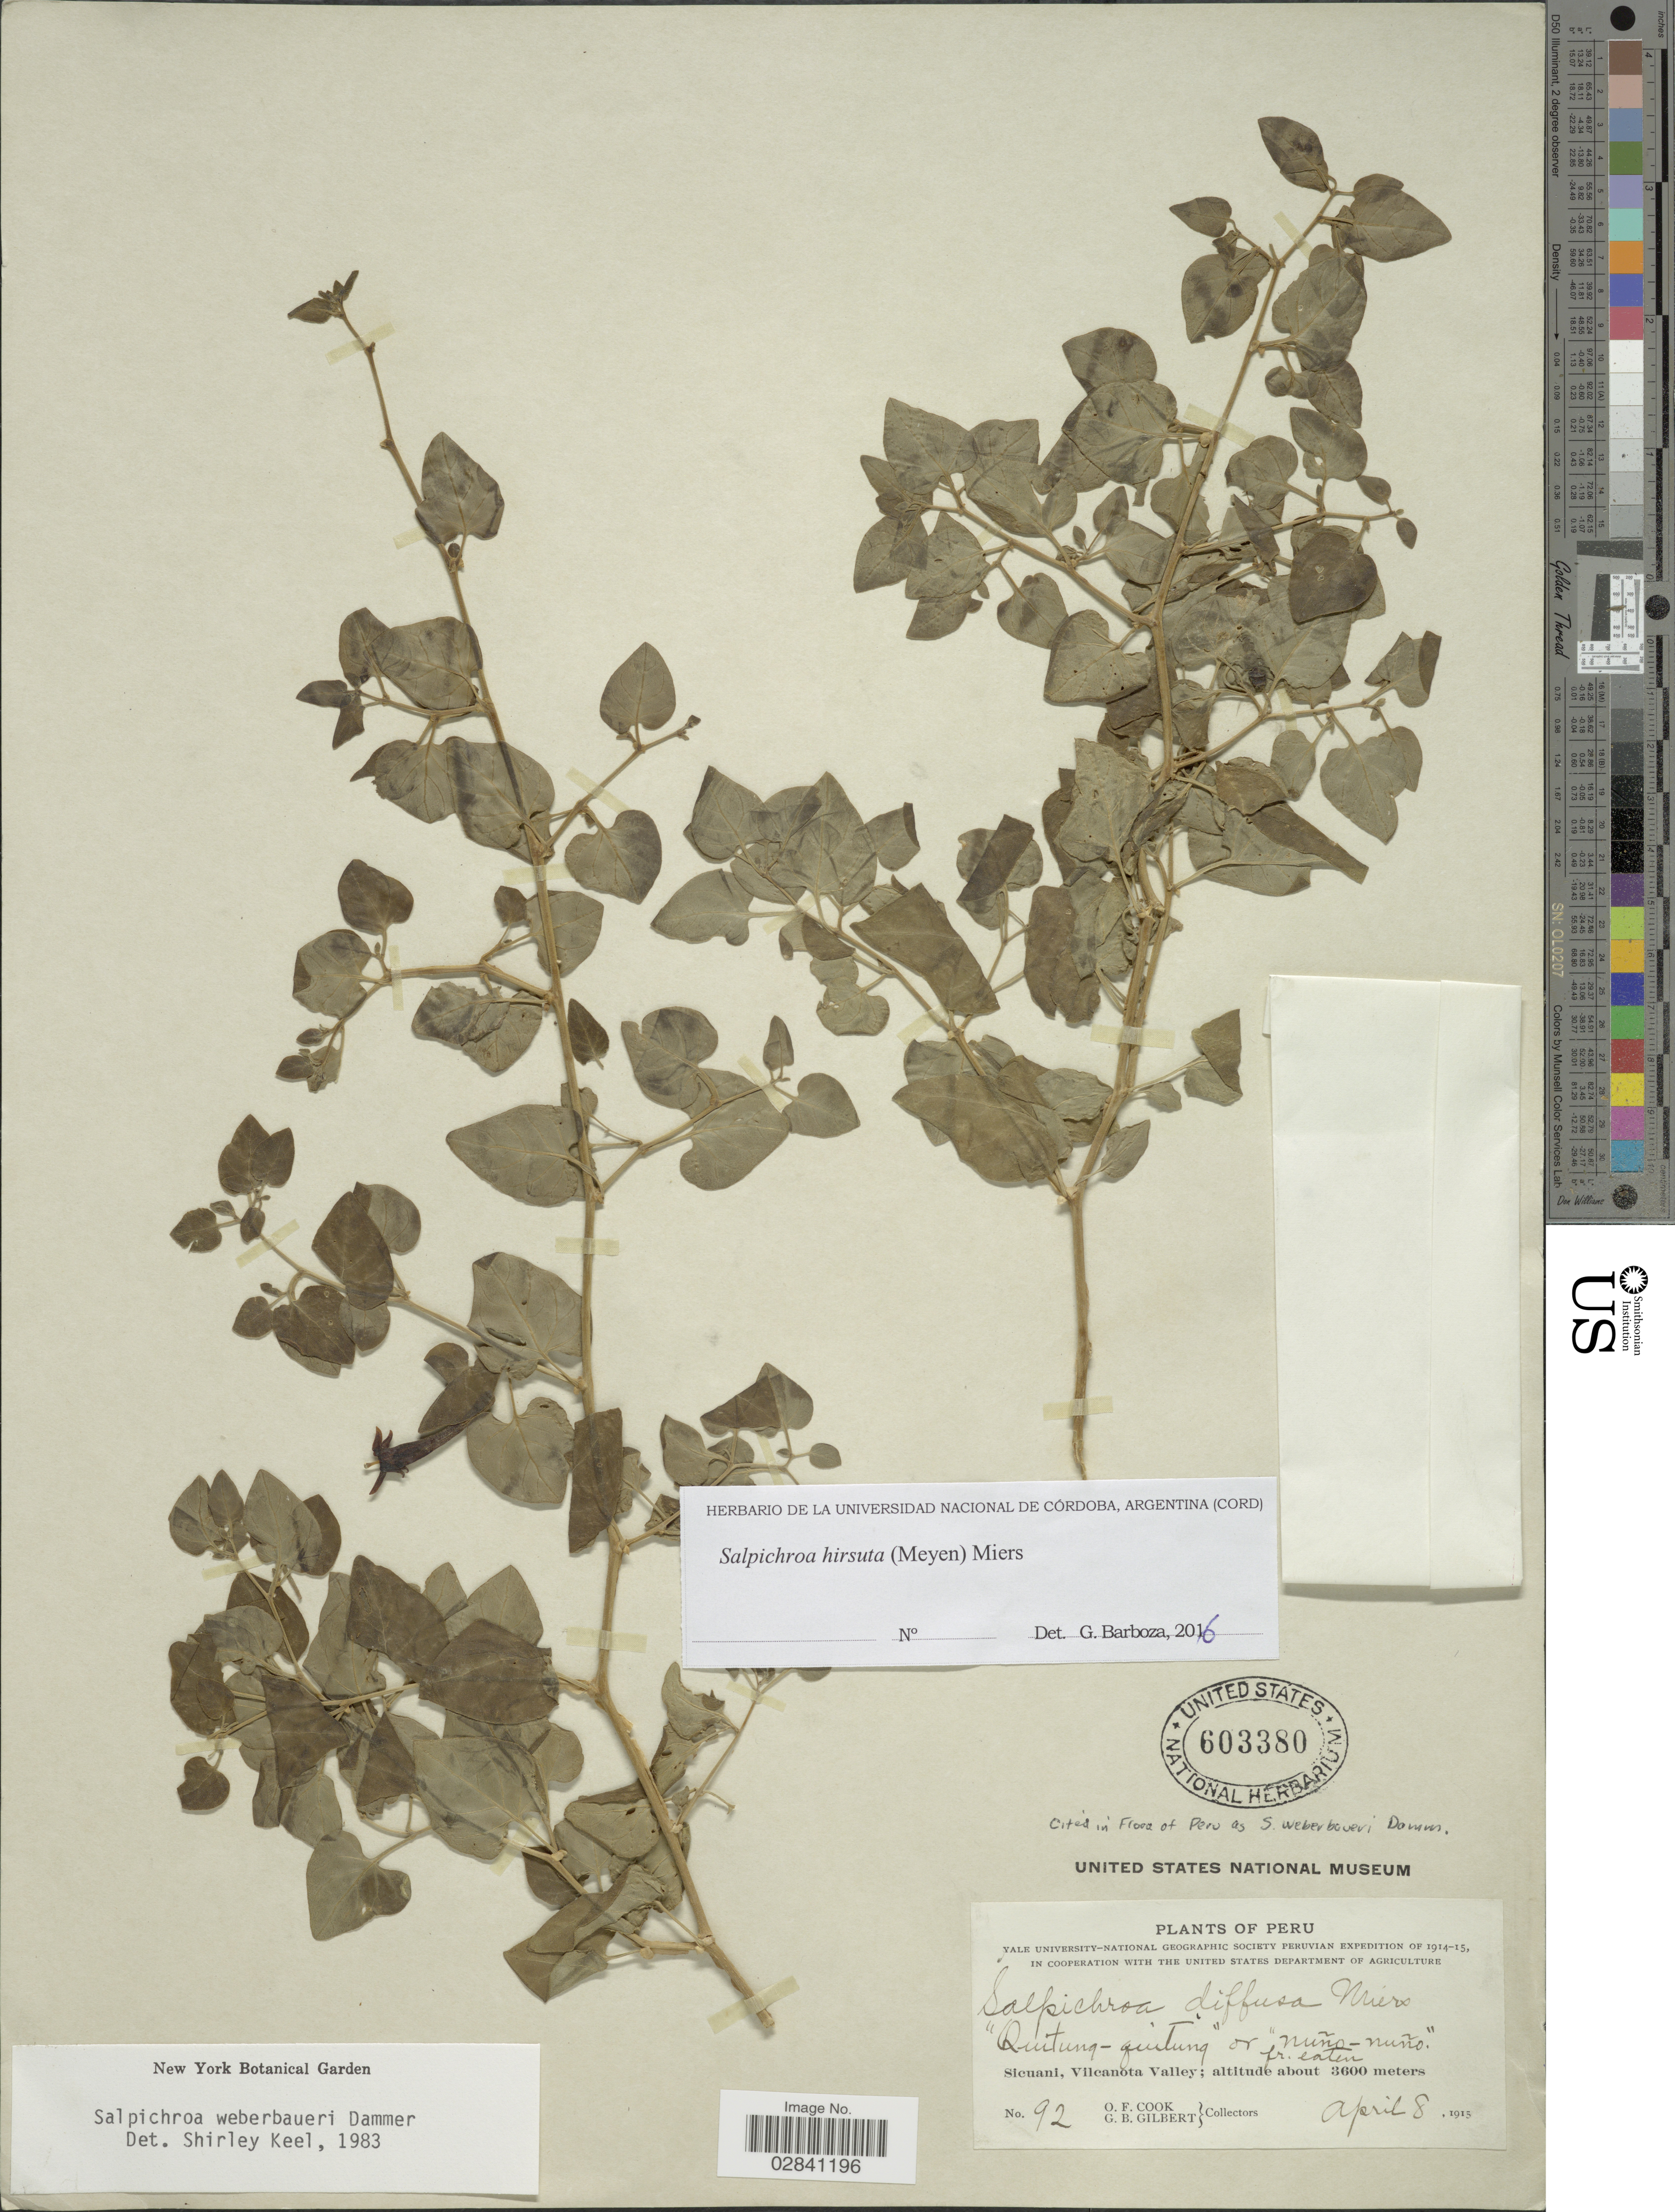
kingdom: Plantae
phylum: Tracheophyta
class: Magnoliopsida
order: Solanales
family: Solanaceae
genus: Salpichroa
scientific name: Salpichroa hirsuta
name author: (Meyen) Miers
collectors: O. F. Cook & G. B. Gilbert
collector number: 92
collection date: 1915-04-08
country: Peru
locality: Sicuani, Vilcanota Valley.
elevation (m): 3600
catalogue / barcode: US 603380